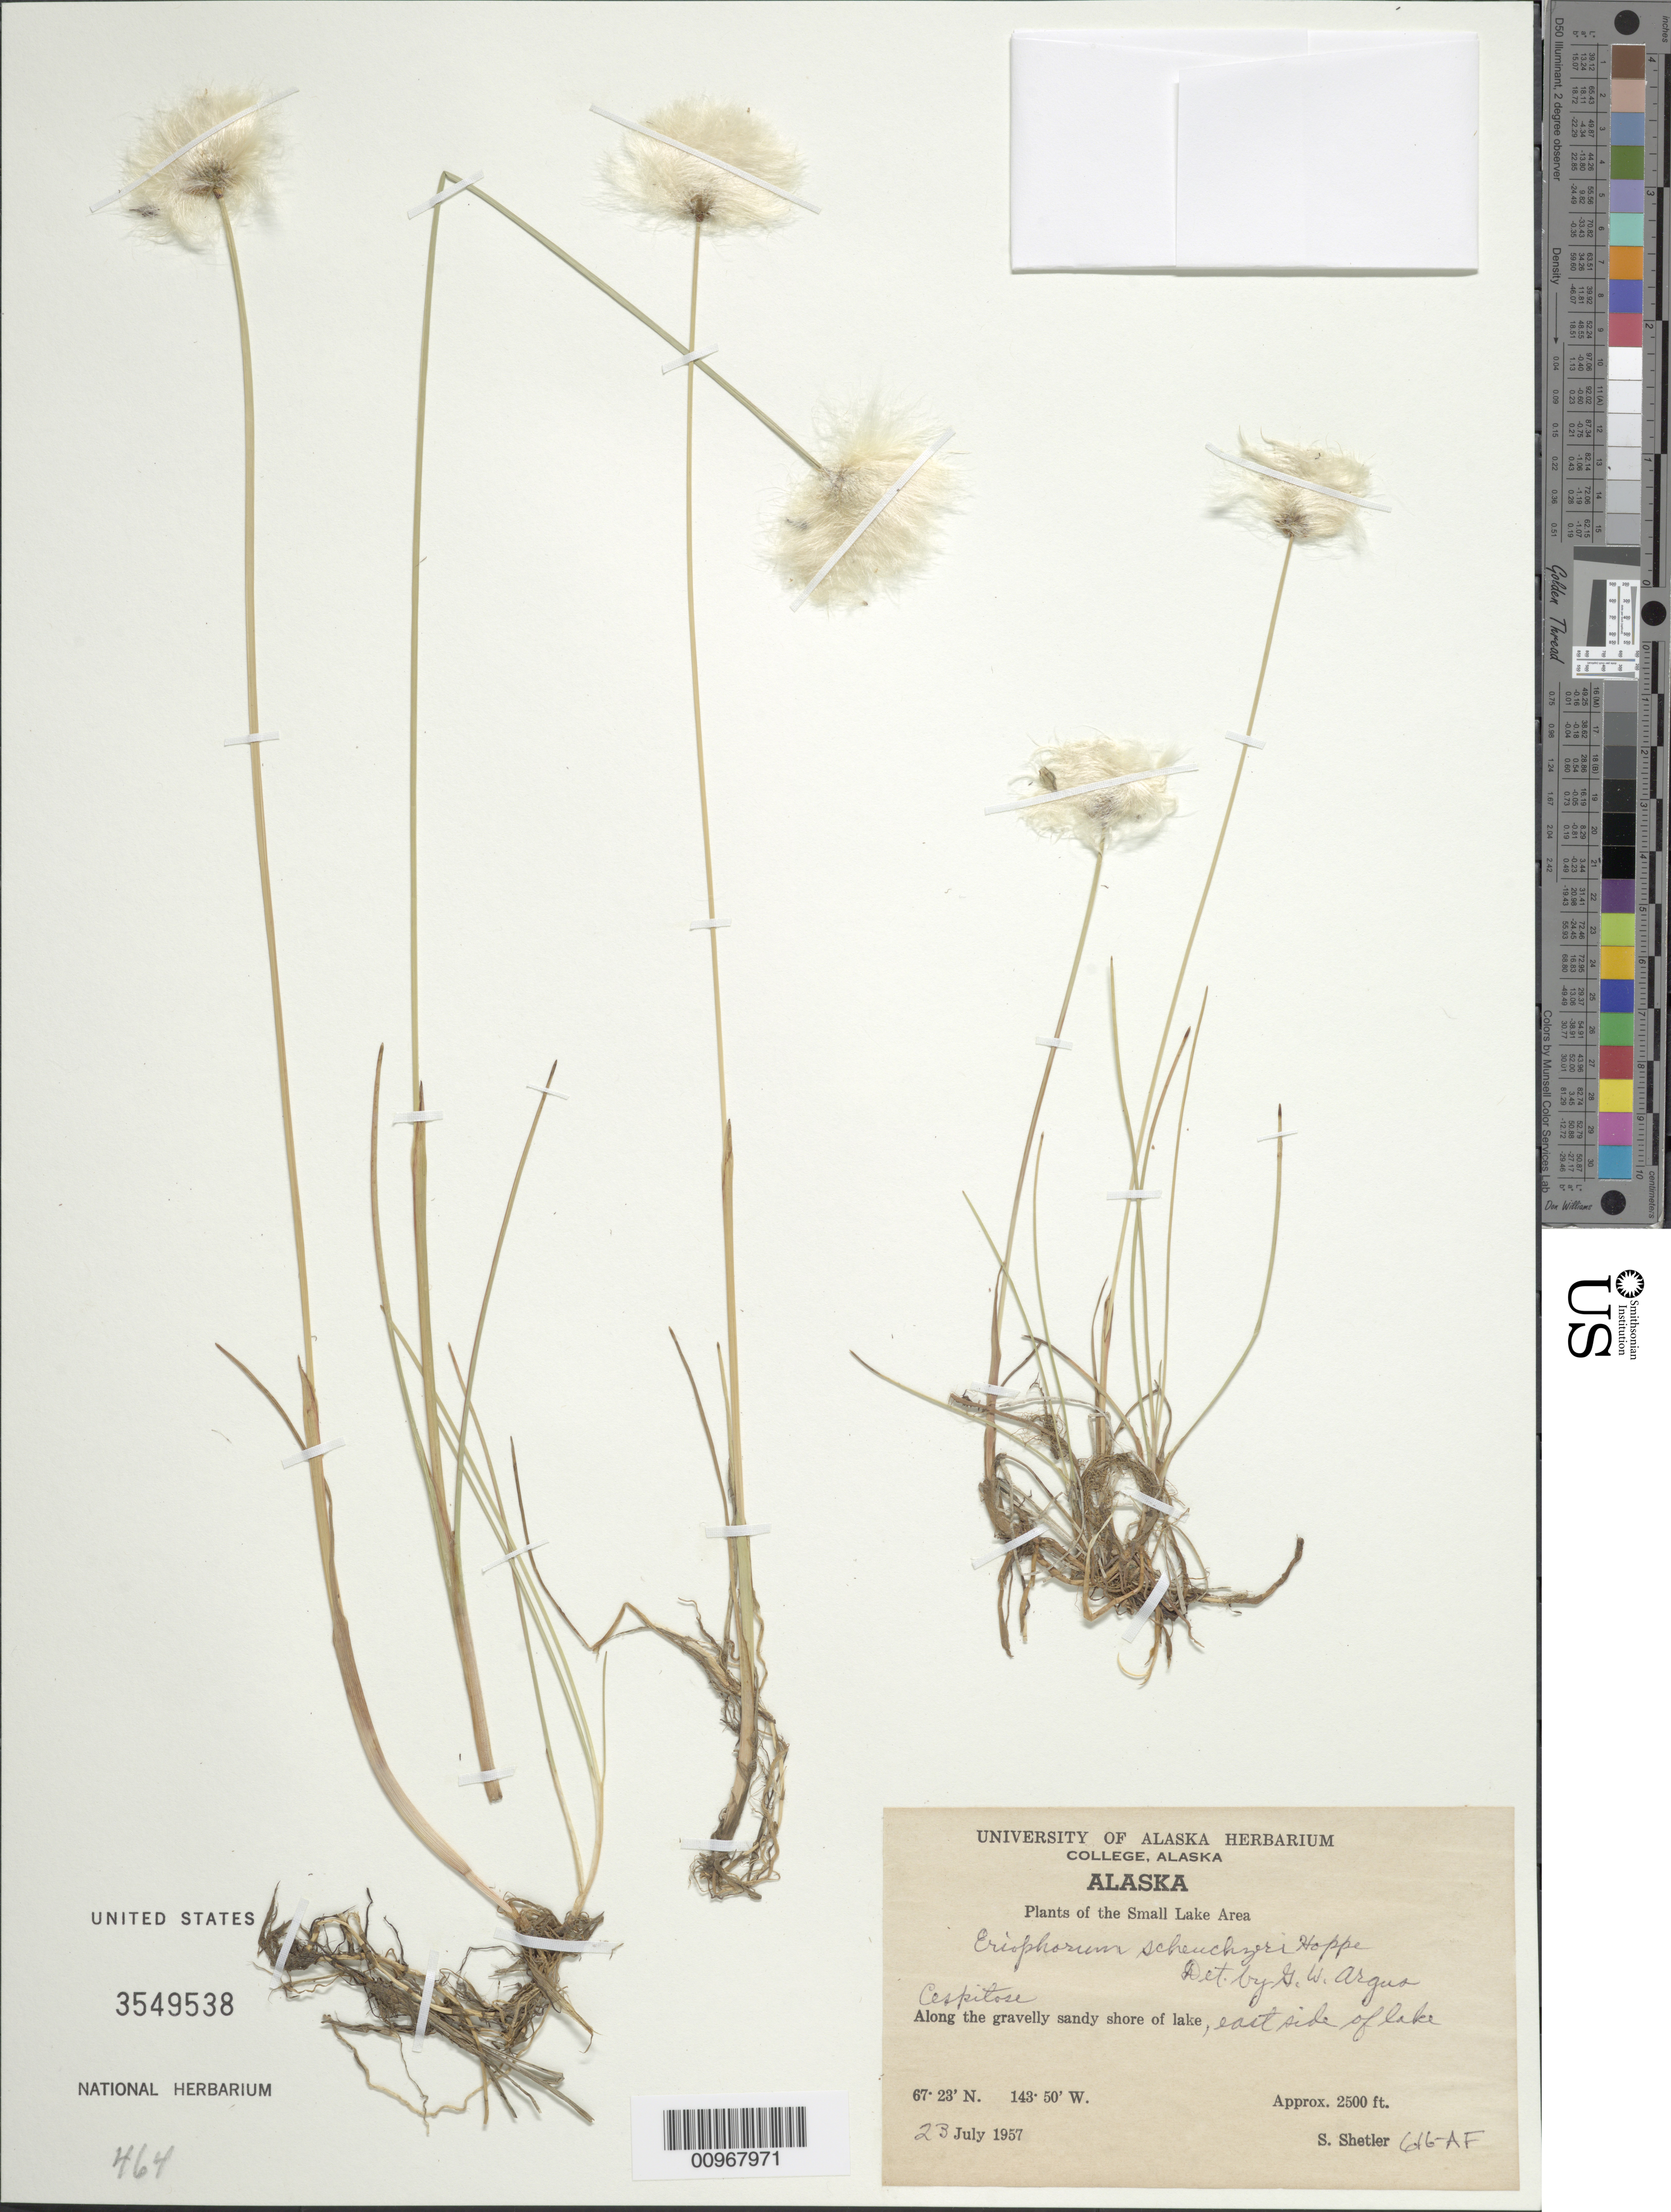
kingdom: Plantae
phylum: Tracheophyta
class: Liliopsida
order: Poales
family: Cyperaceae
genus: Eriophorum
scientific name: Eriophorum scheuchzeri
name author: Hoppe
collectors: S. Shetler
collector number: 616-AF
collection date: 1957-07-23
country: United States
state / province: Alaska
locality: Alaska. Small Lake Area. Along the gravelly sandy shore of lake. east side of lake.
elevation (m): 762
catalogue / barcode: US 3549538